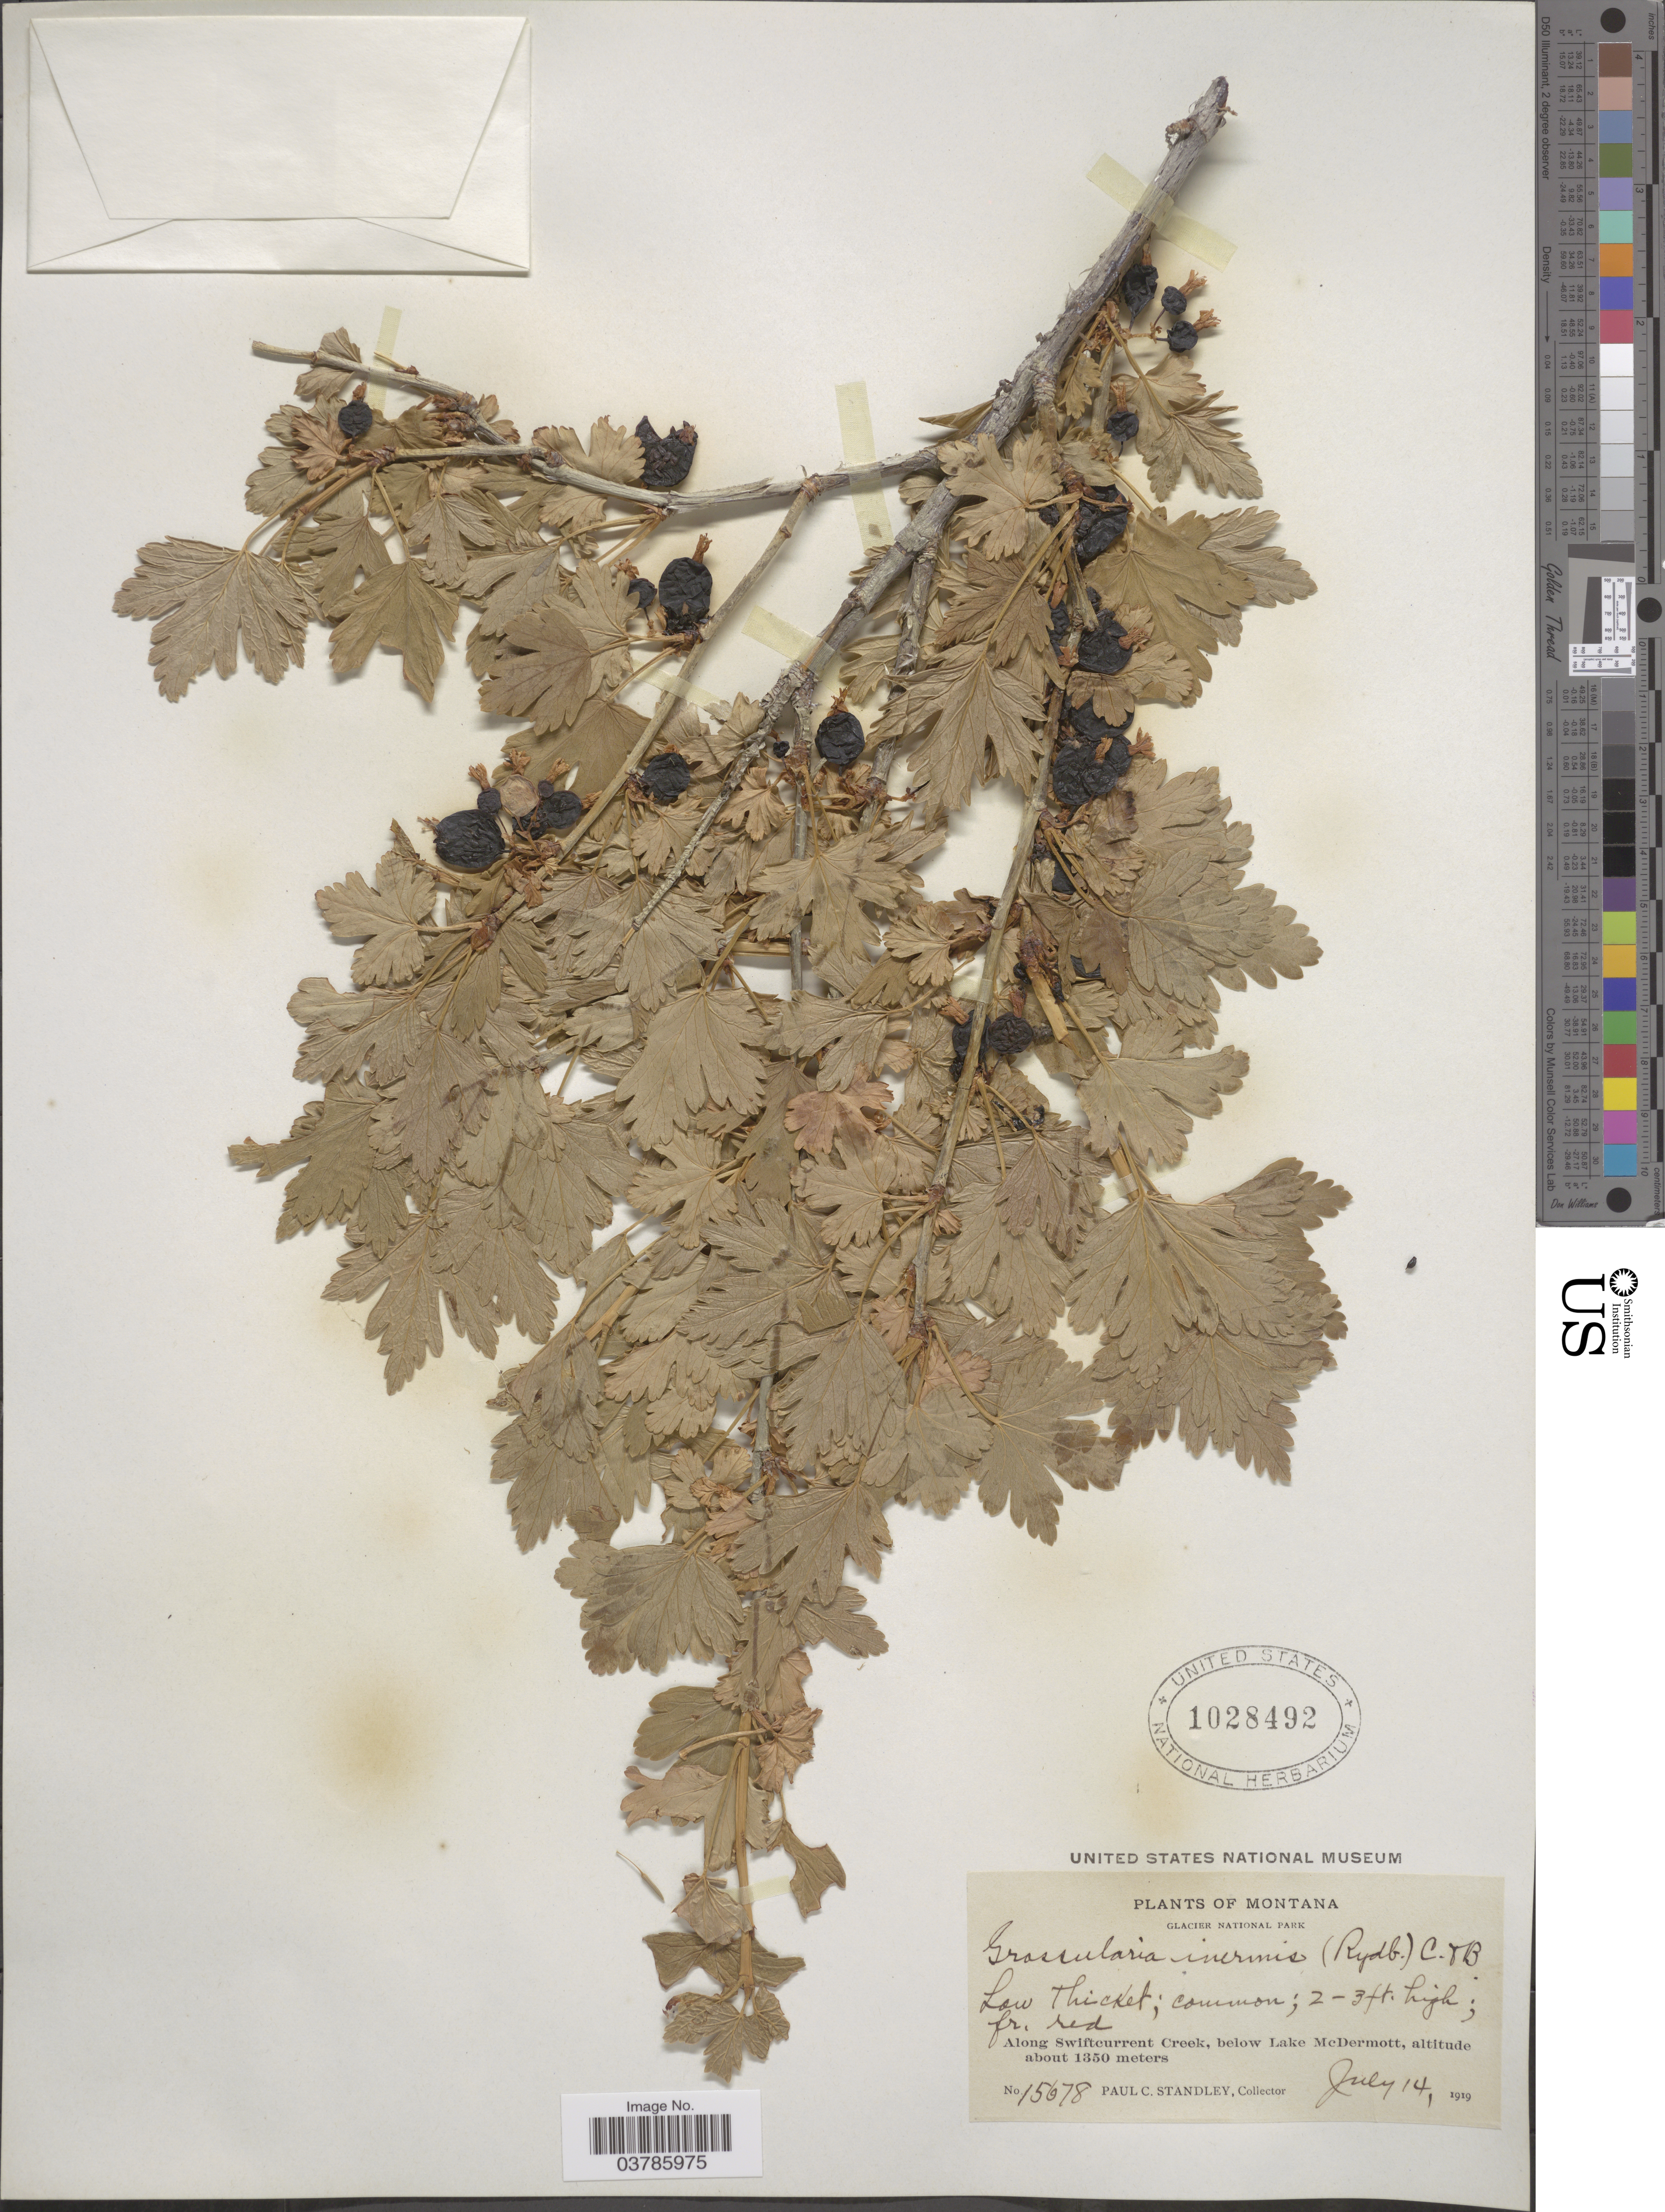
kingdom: Plantae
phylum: Tracheophyta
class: Magnoliopsida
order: Saxifragales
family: Grossulariaceae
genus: Ribes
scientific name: Ribes inerme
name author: Rydb.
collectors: P. C. Standley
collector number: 15678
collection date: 1919-07-14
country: United States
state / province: Montana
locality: Glacier National Park. Along Swiftcurrent Creek, below Lake McDermott.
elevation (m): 1350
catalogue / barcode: US 1028492